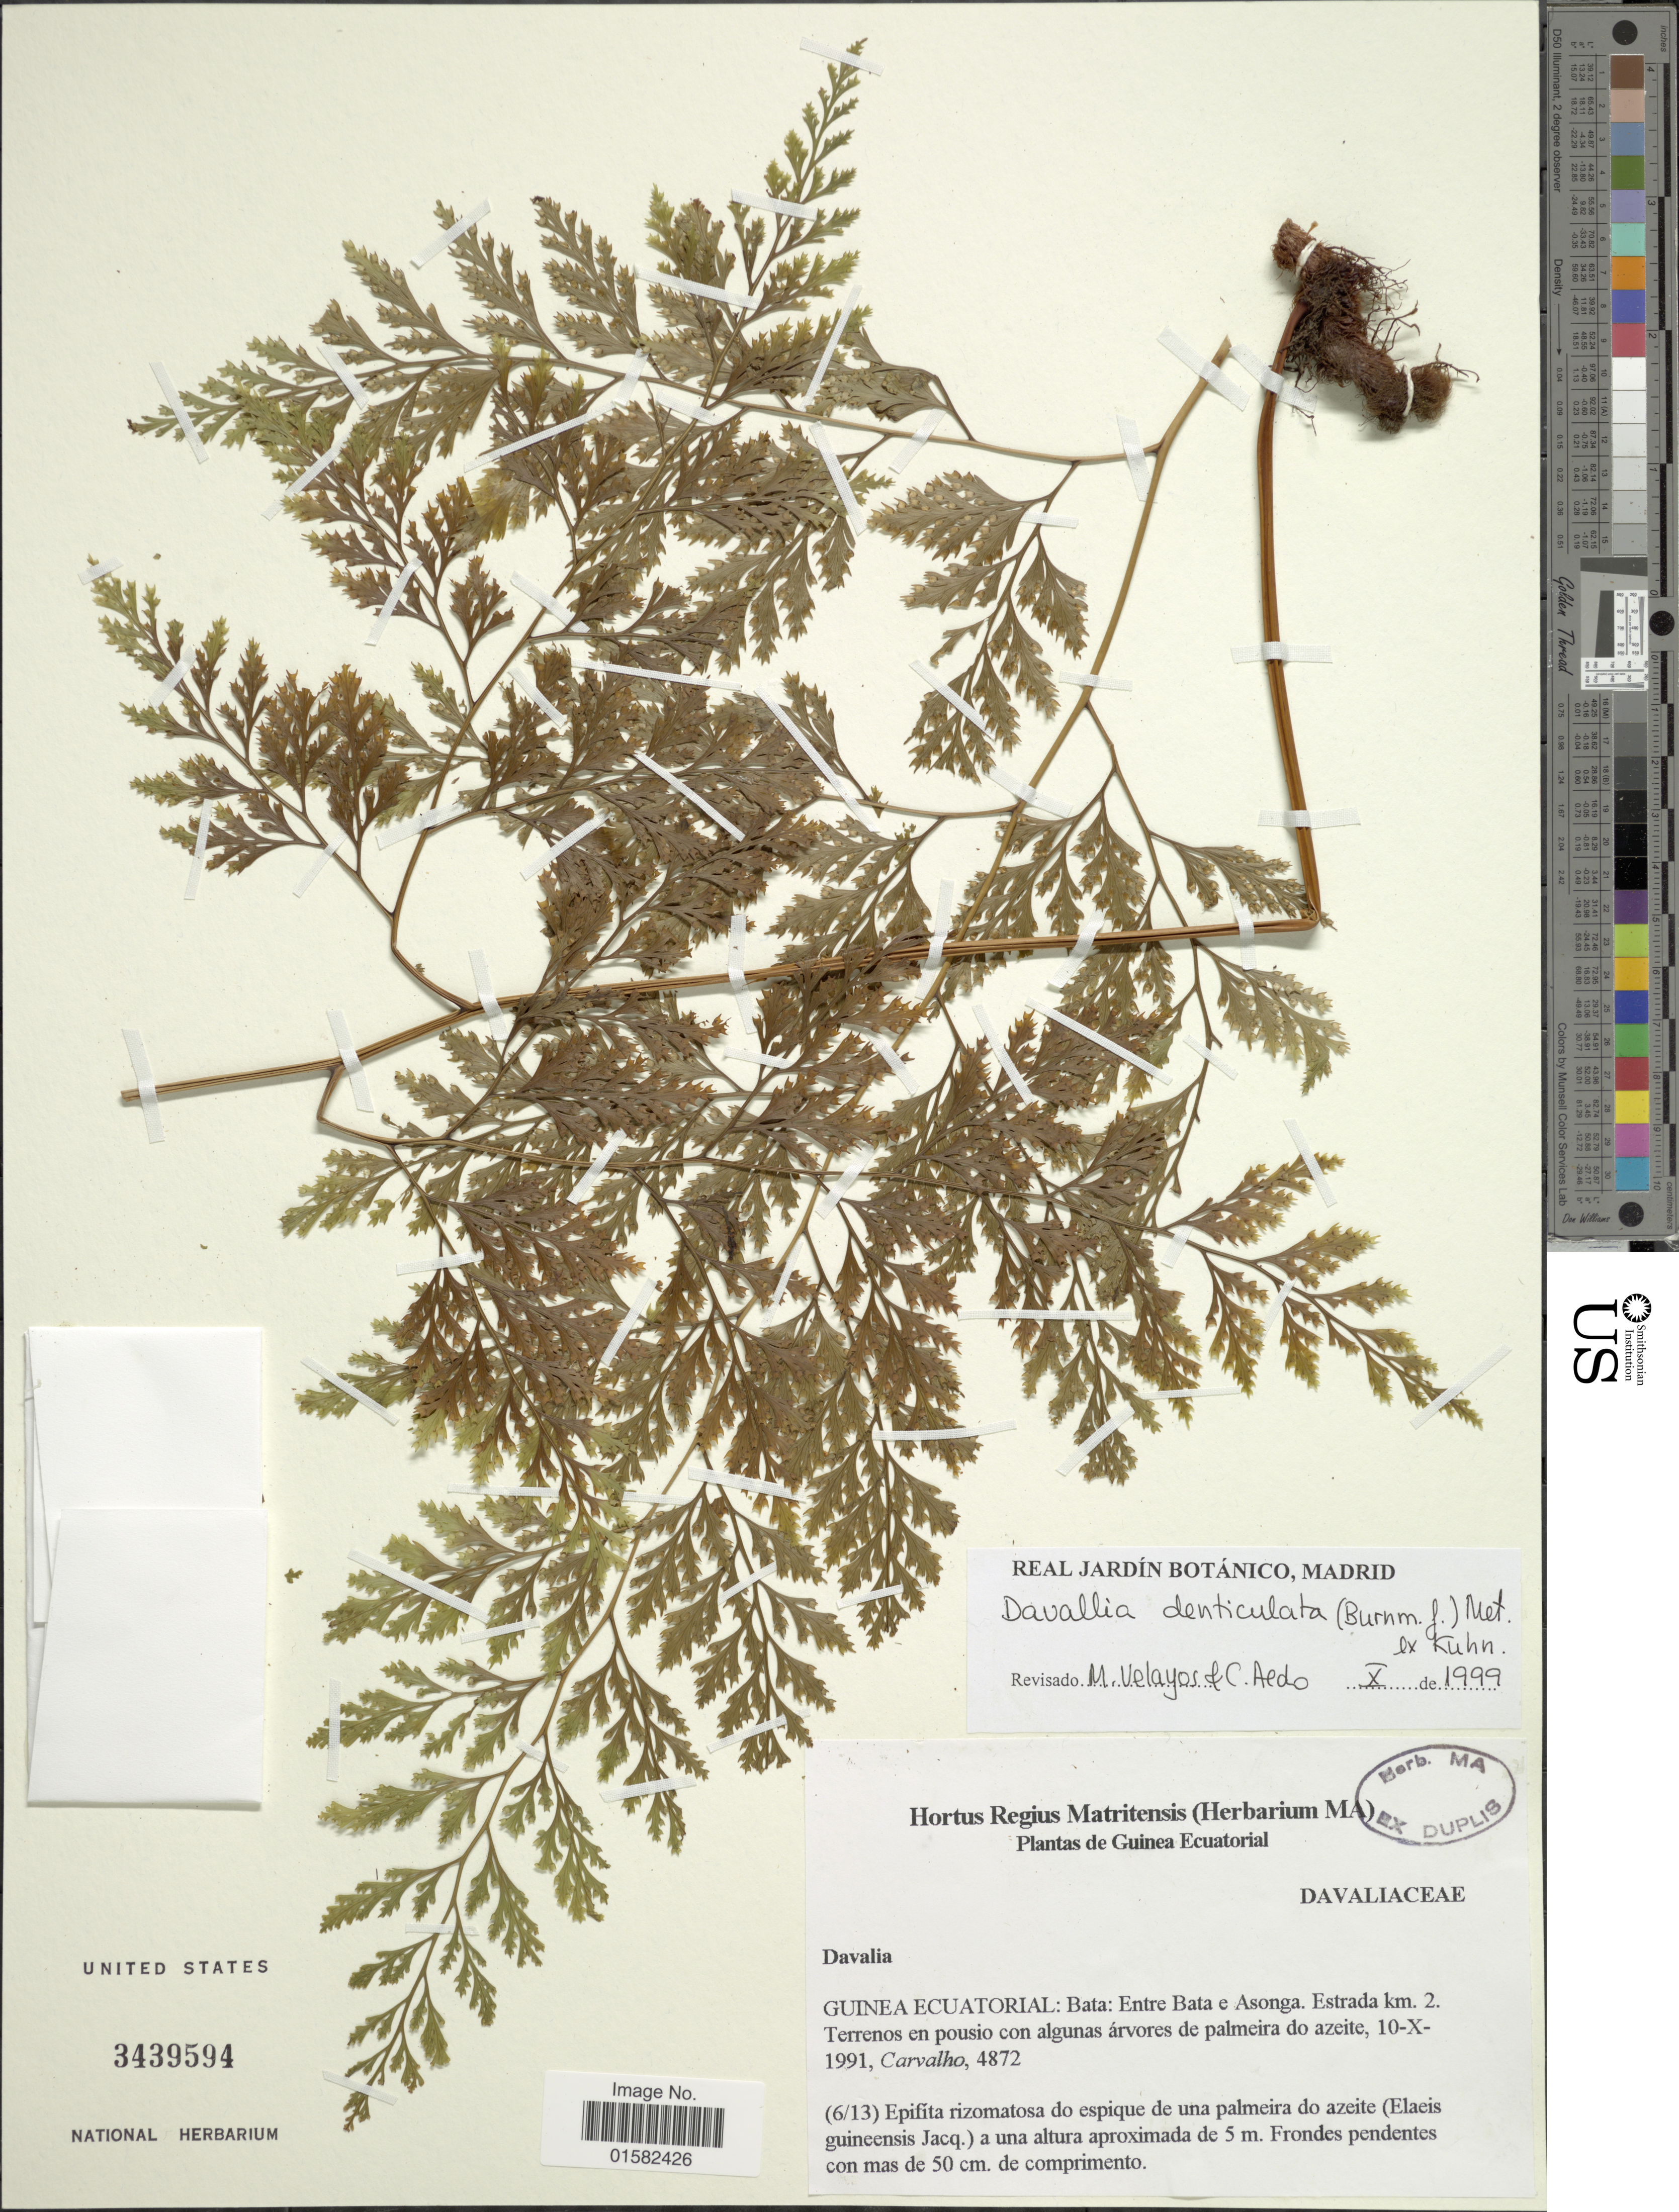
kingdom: Plantae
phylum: Tracheophyta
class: Polypodiopsida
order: Polypodiales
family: Davalliaceae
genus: Wibelia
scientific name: Wibelia denticulata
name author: (Burm. f.) M. Kato & Tsutsumi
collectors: Carvalho, --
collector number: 4872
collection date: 1991-10-10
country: Equatorial Guinea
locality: Bata, Entre Bata e Asonga, Estrada km 2 Terrenos en Pousio con algunas arvores de palmeira de azeite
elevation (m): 5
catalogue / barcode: US 3439594